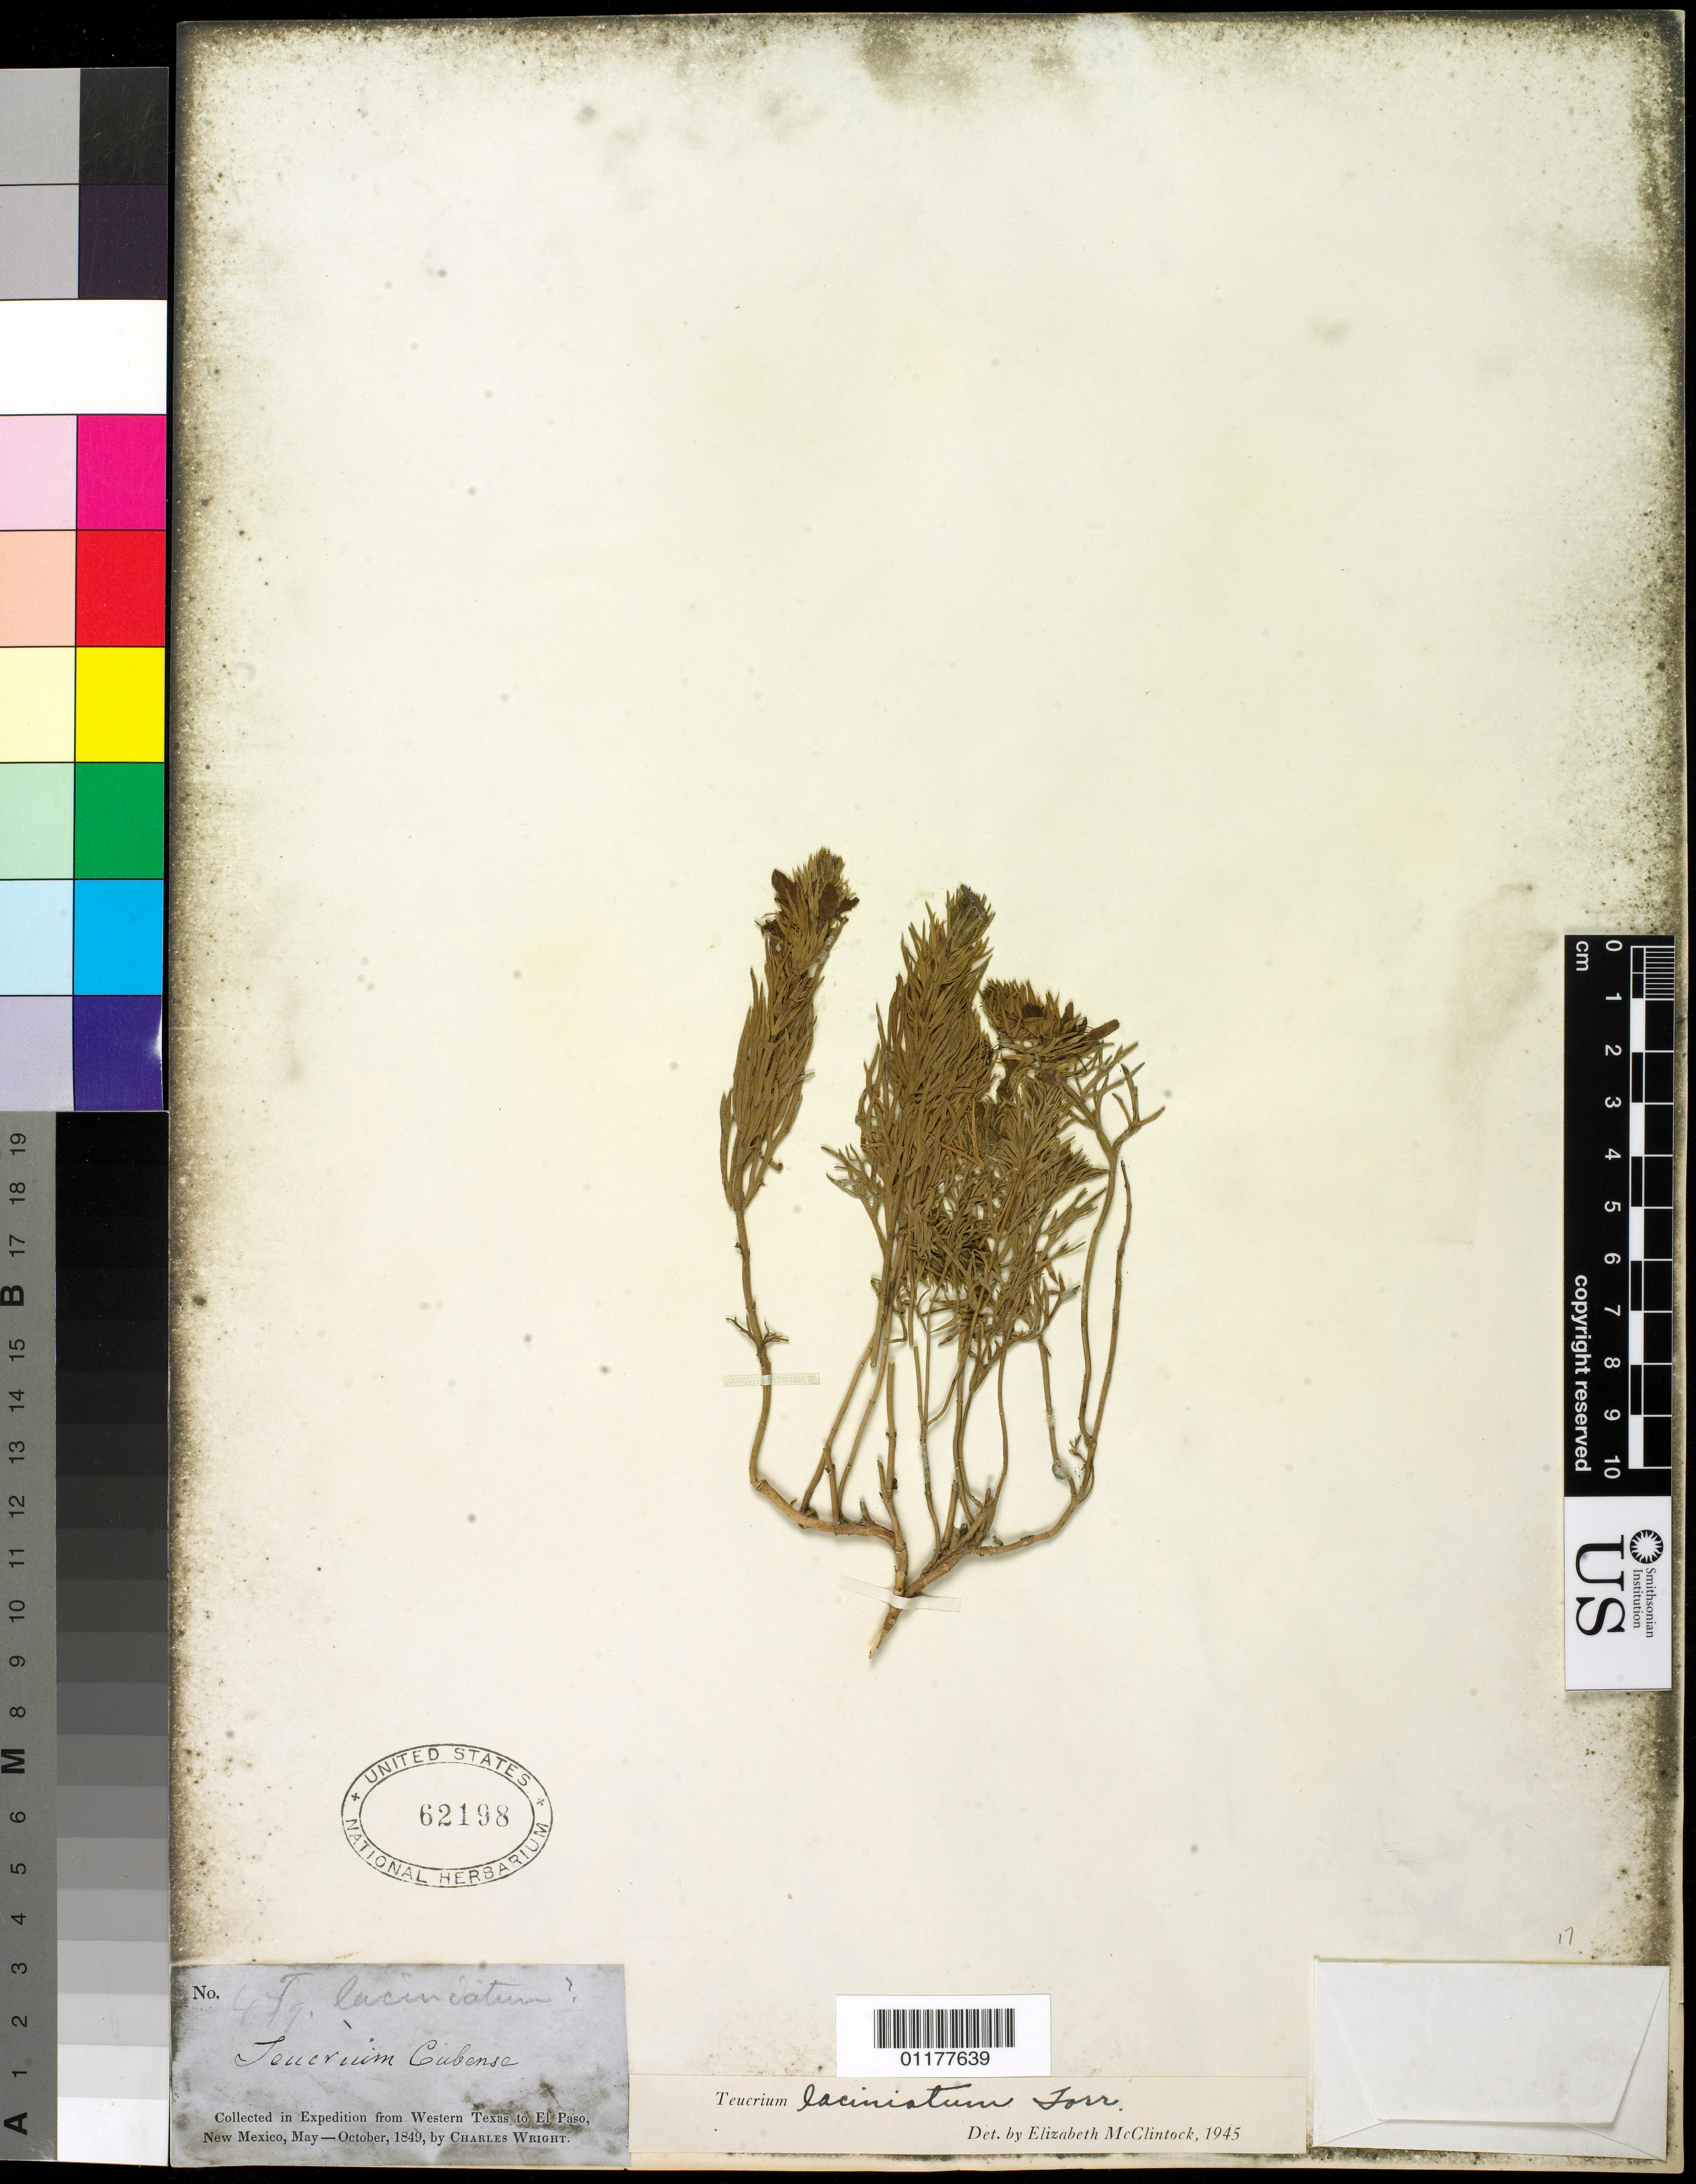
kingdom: Plantae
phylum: Tracheophyta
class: Magnoliopsida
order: Lamiales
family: Lamiaceae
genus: Teucrium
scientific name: Teucrium laciniatum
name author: Torr.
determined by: McClintock, E.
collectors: C. Wright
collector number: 479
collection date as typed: May 1849 to -- Oct 1849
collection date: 1849-05/1849-10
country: United States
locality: from Western Texas to El Paso, New Mexico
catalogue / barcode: US 62198